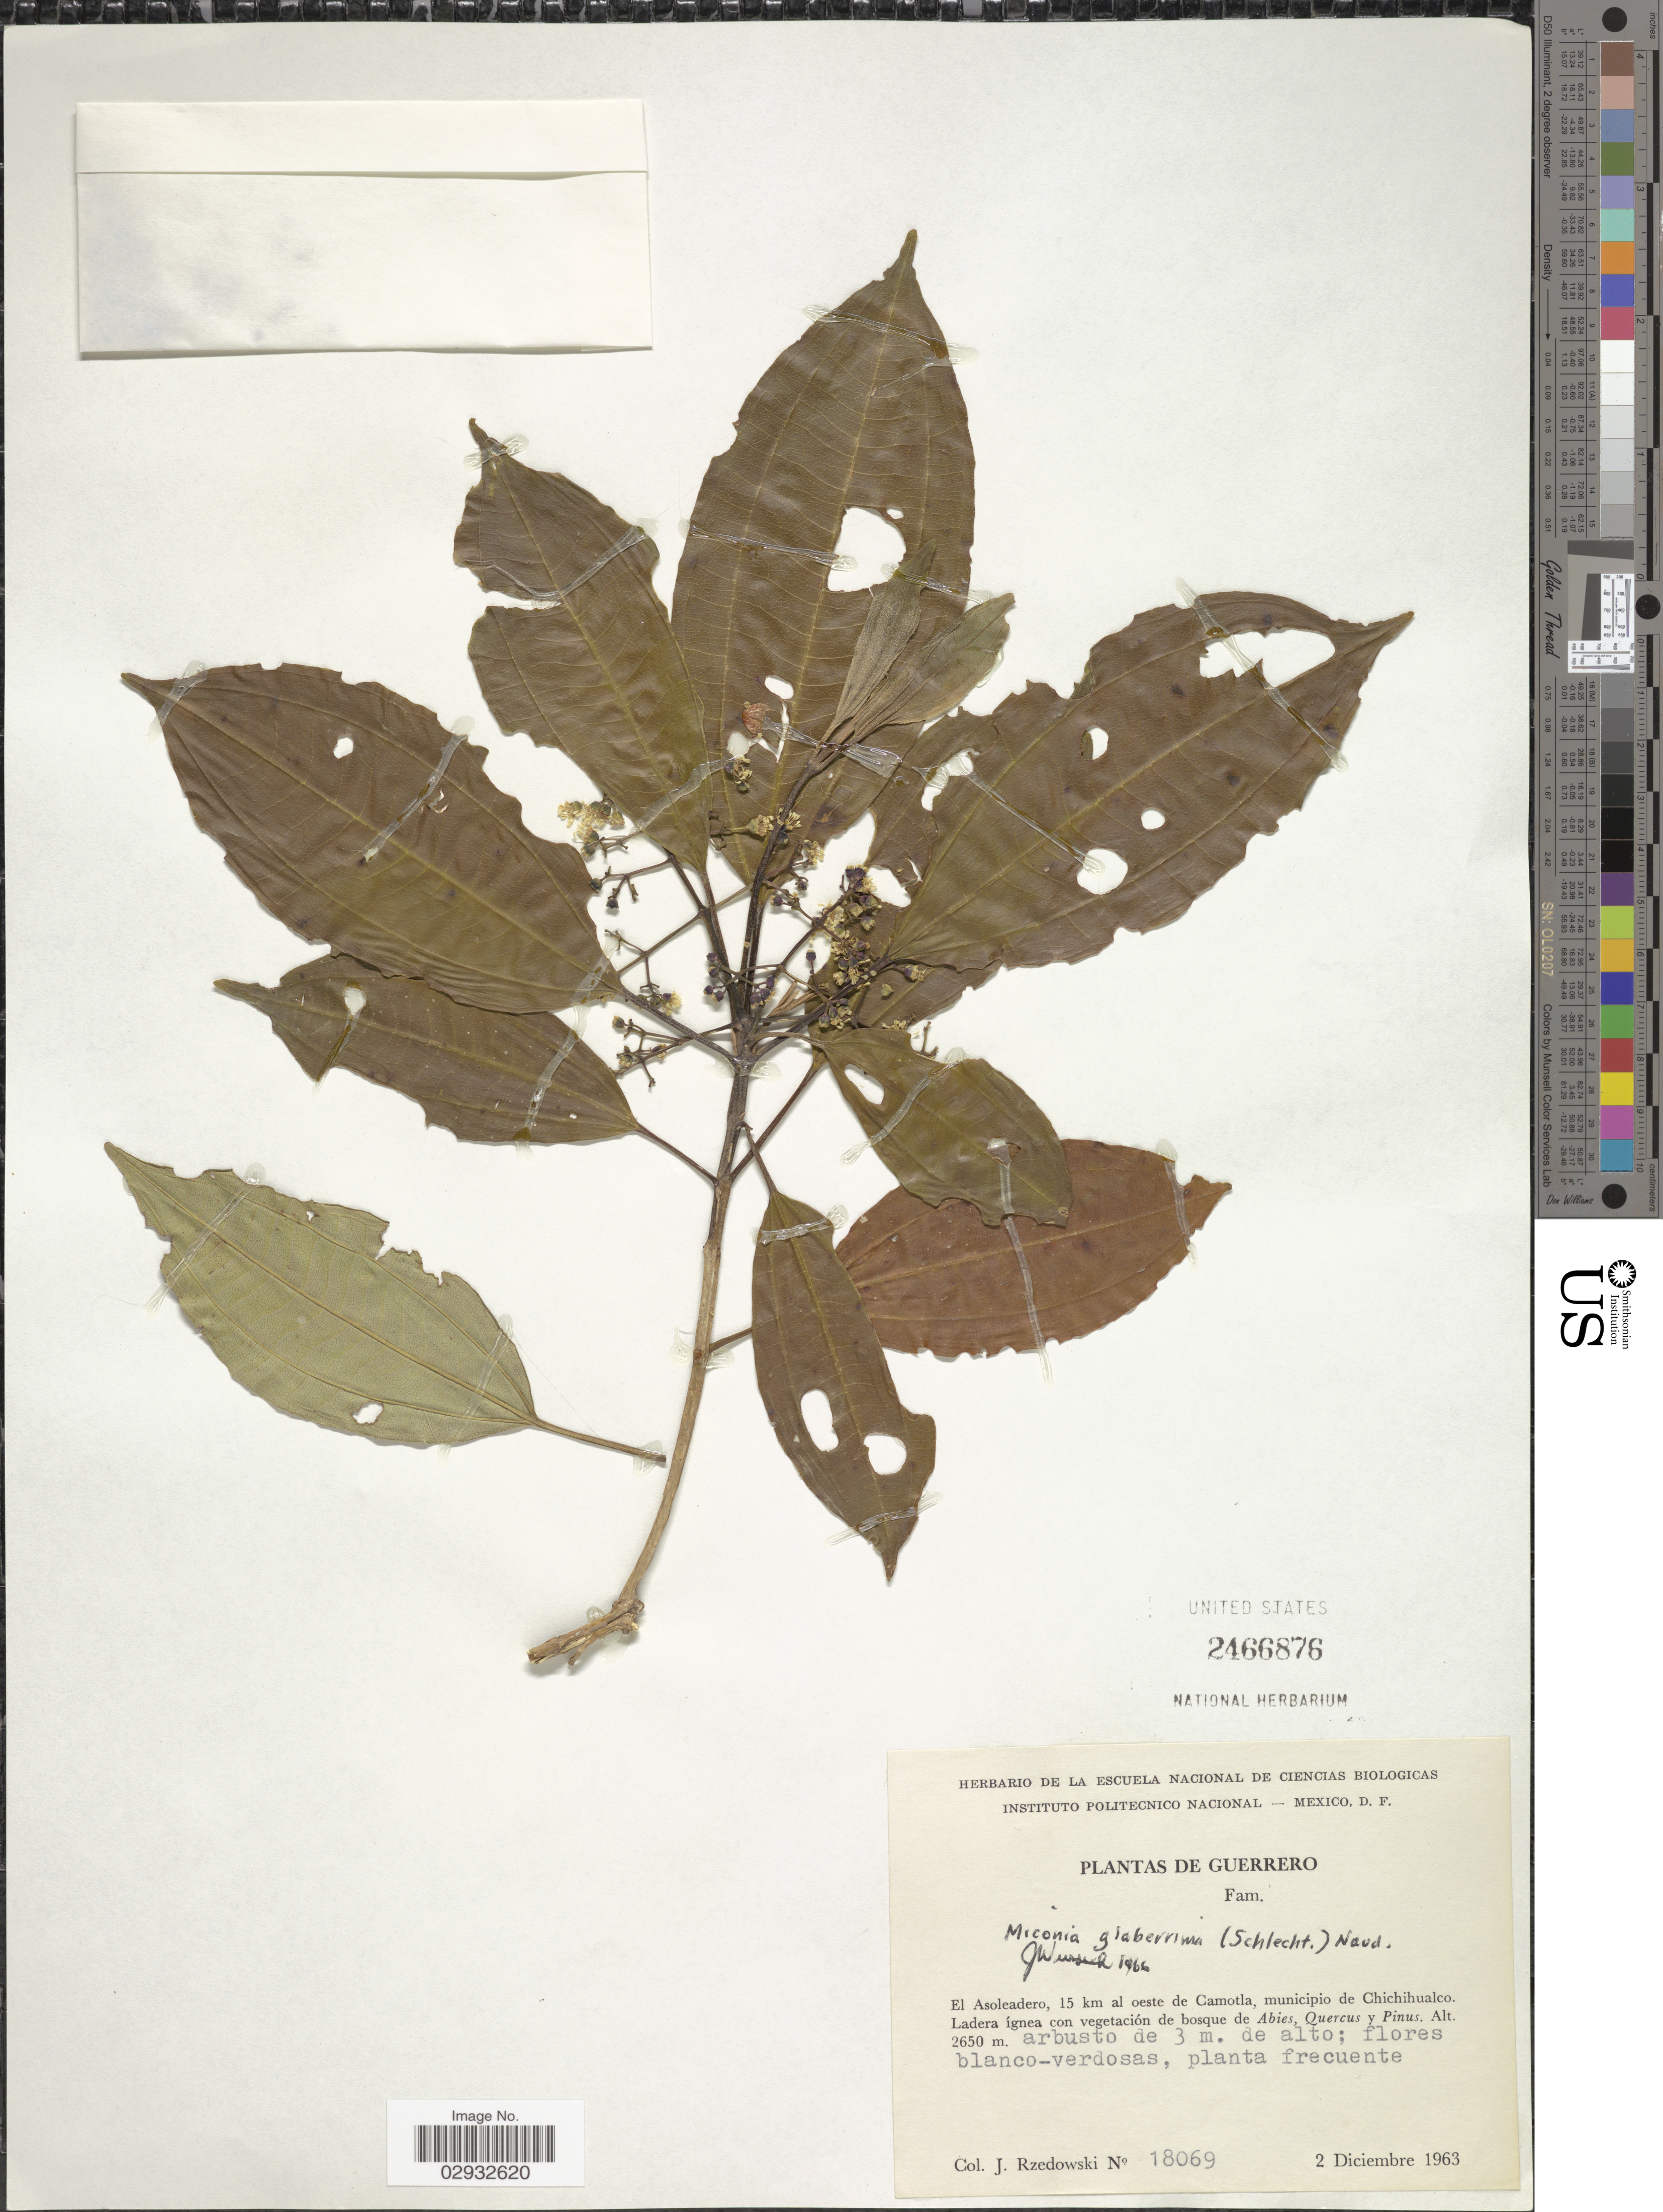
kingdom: Plantae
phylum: Tracheophyta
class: Magnoliopsida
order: Myrtales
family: Melastomataceae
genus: Miconia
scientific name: Miconia glaberrima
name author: (Schltdl.) Naudin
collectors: J. Rzedowski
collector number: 18069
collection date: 1963-12-02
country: Mexico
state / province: Guerrero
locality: El Asoleadero, 15 km al oeste de Camotla, municipio de Chichihualco.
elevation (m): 2650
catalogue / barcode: US 2466876